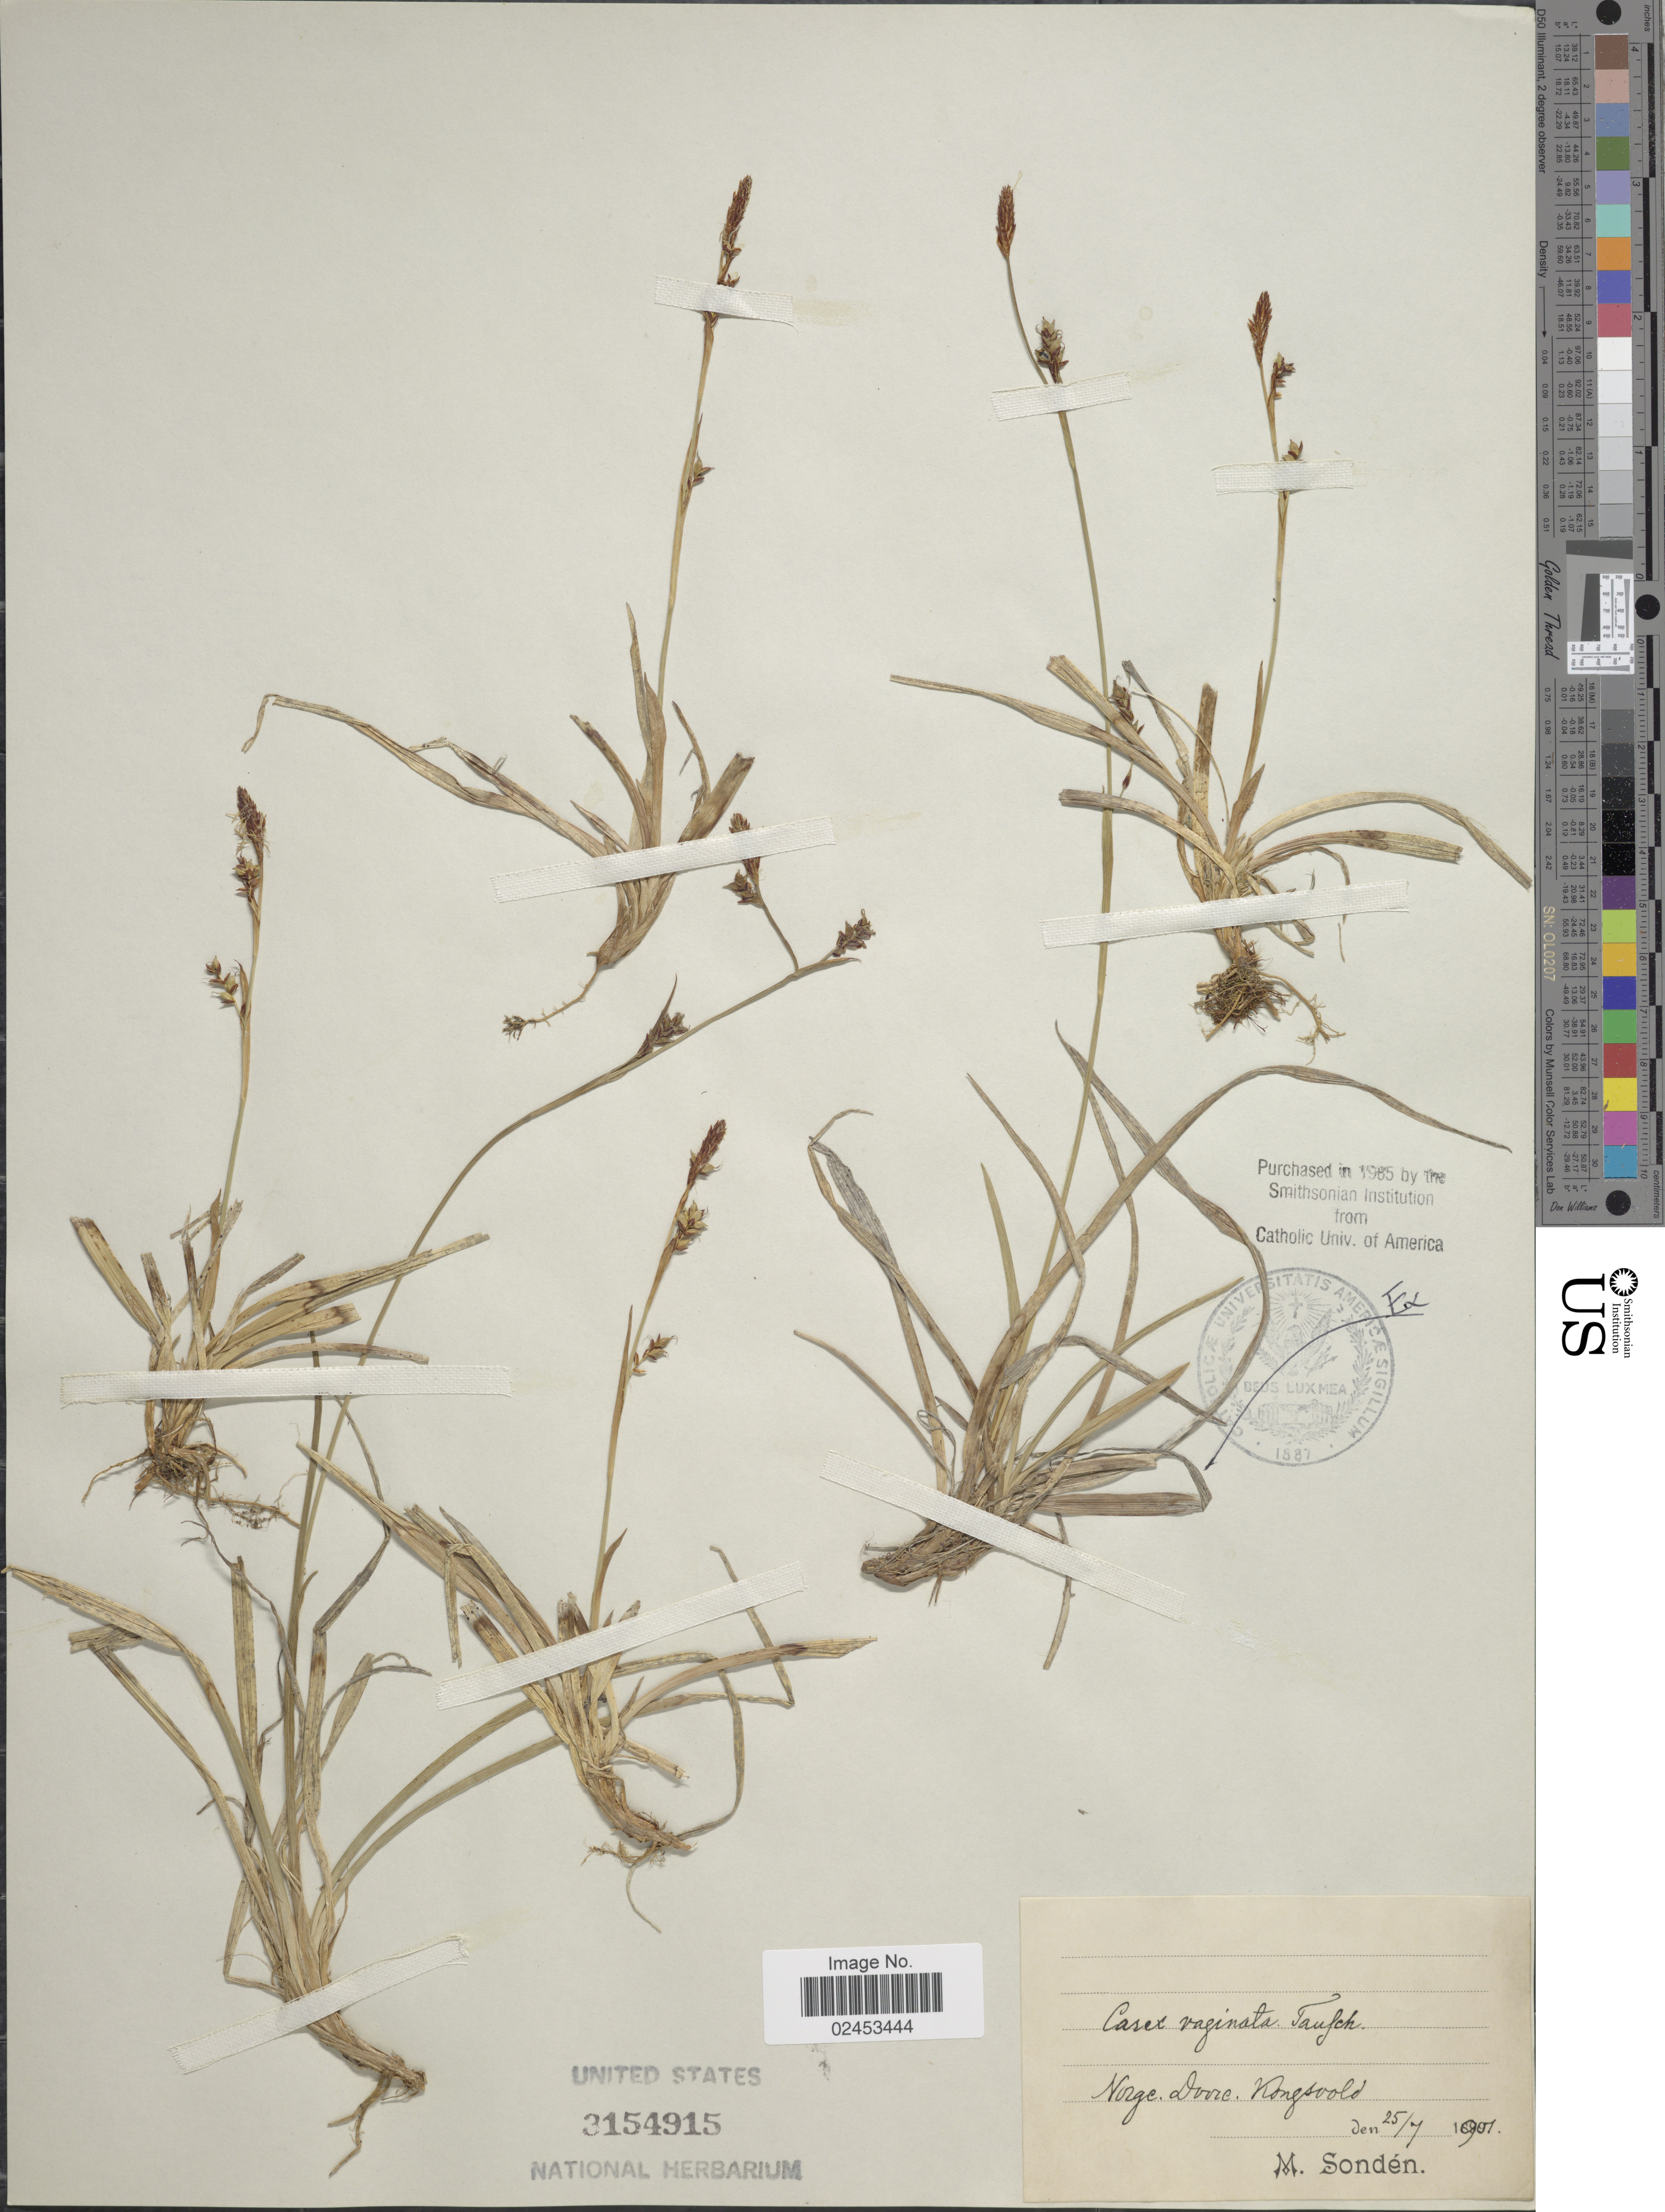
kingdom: Plantae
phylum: Tracheophyta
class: Liliopsida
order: Poales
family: Cyperaceae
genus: Carex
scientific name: Carex vaginata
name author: Tausch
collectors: M. Sondén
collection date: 1901-07-25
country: Norway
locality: Norge, Dovre Kongsvold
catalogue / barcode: US 3154915